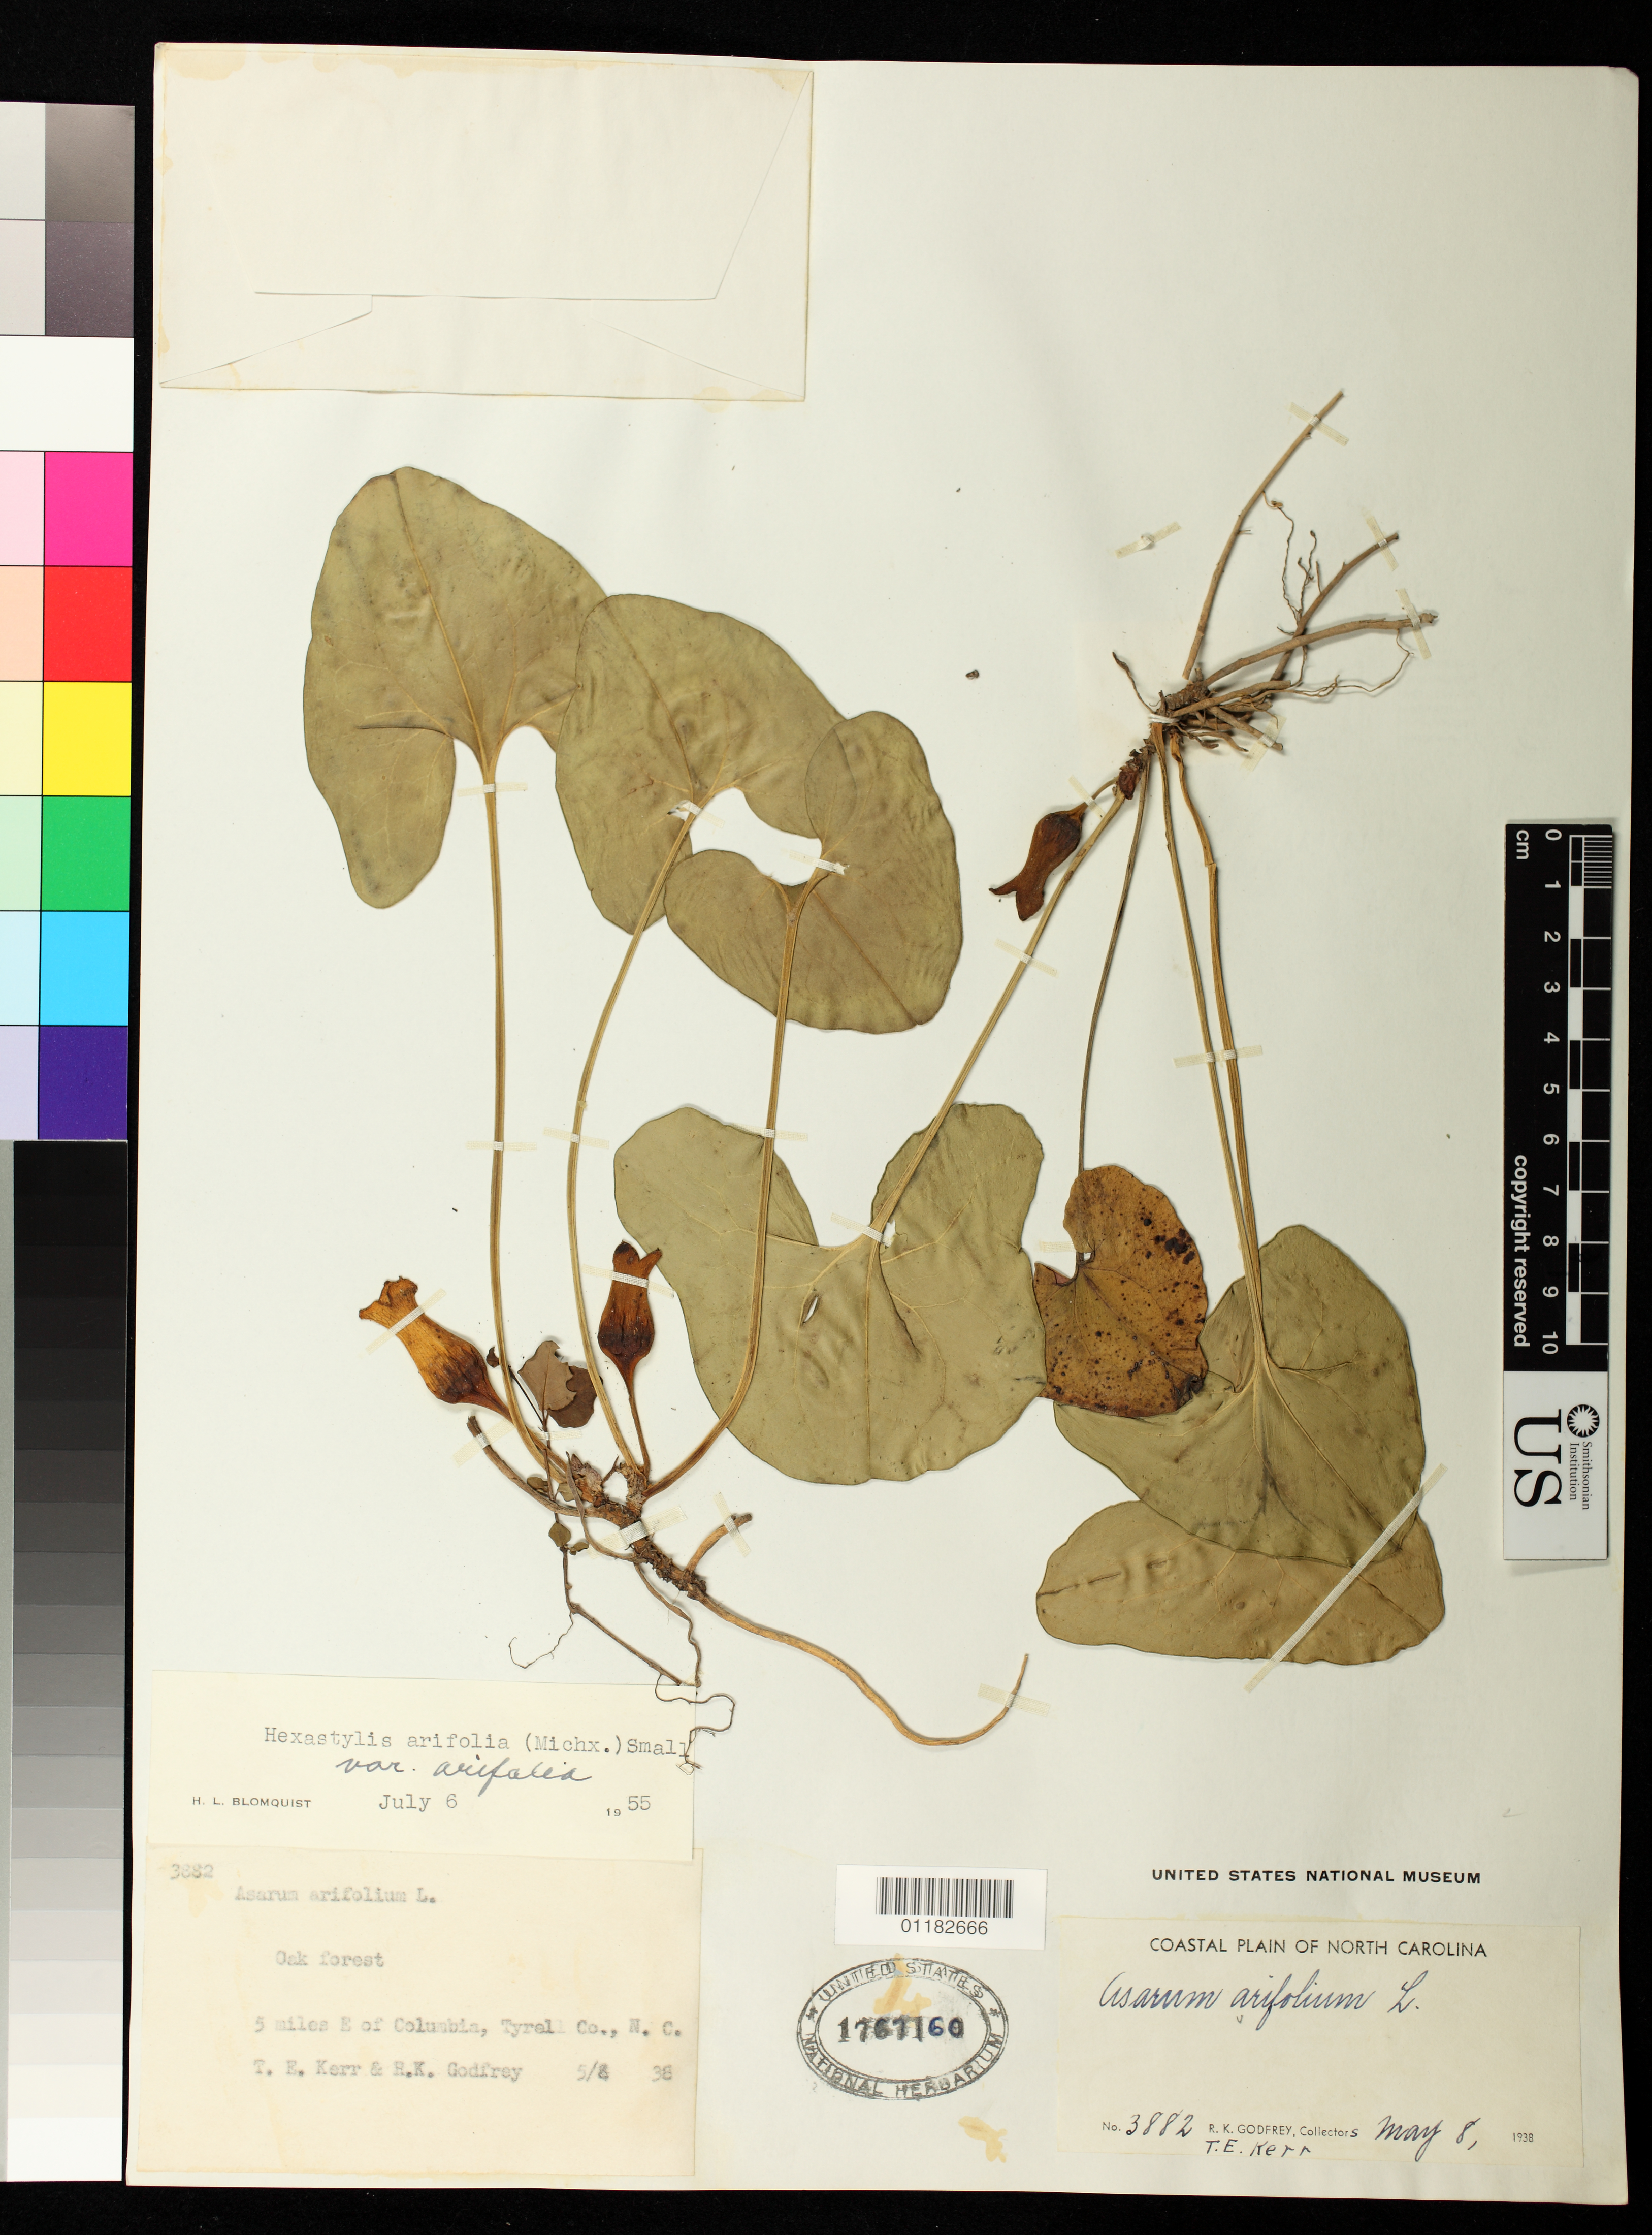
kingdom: Plantae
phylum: Tracheophyta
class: Magnoliopsida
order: Piperales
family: Aristolochiaceae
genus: Hexastylis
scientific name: Hexastylis arifolia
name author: (Michx.) Small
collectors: R. K. Godfrey & T. E. Kerr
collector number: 3882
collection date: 1938-05-08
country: United States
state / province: North Carolina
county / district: Tyrrell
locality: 5 miles E. of Columbia, Tyrrell County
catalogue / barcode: US 1767160